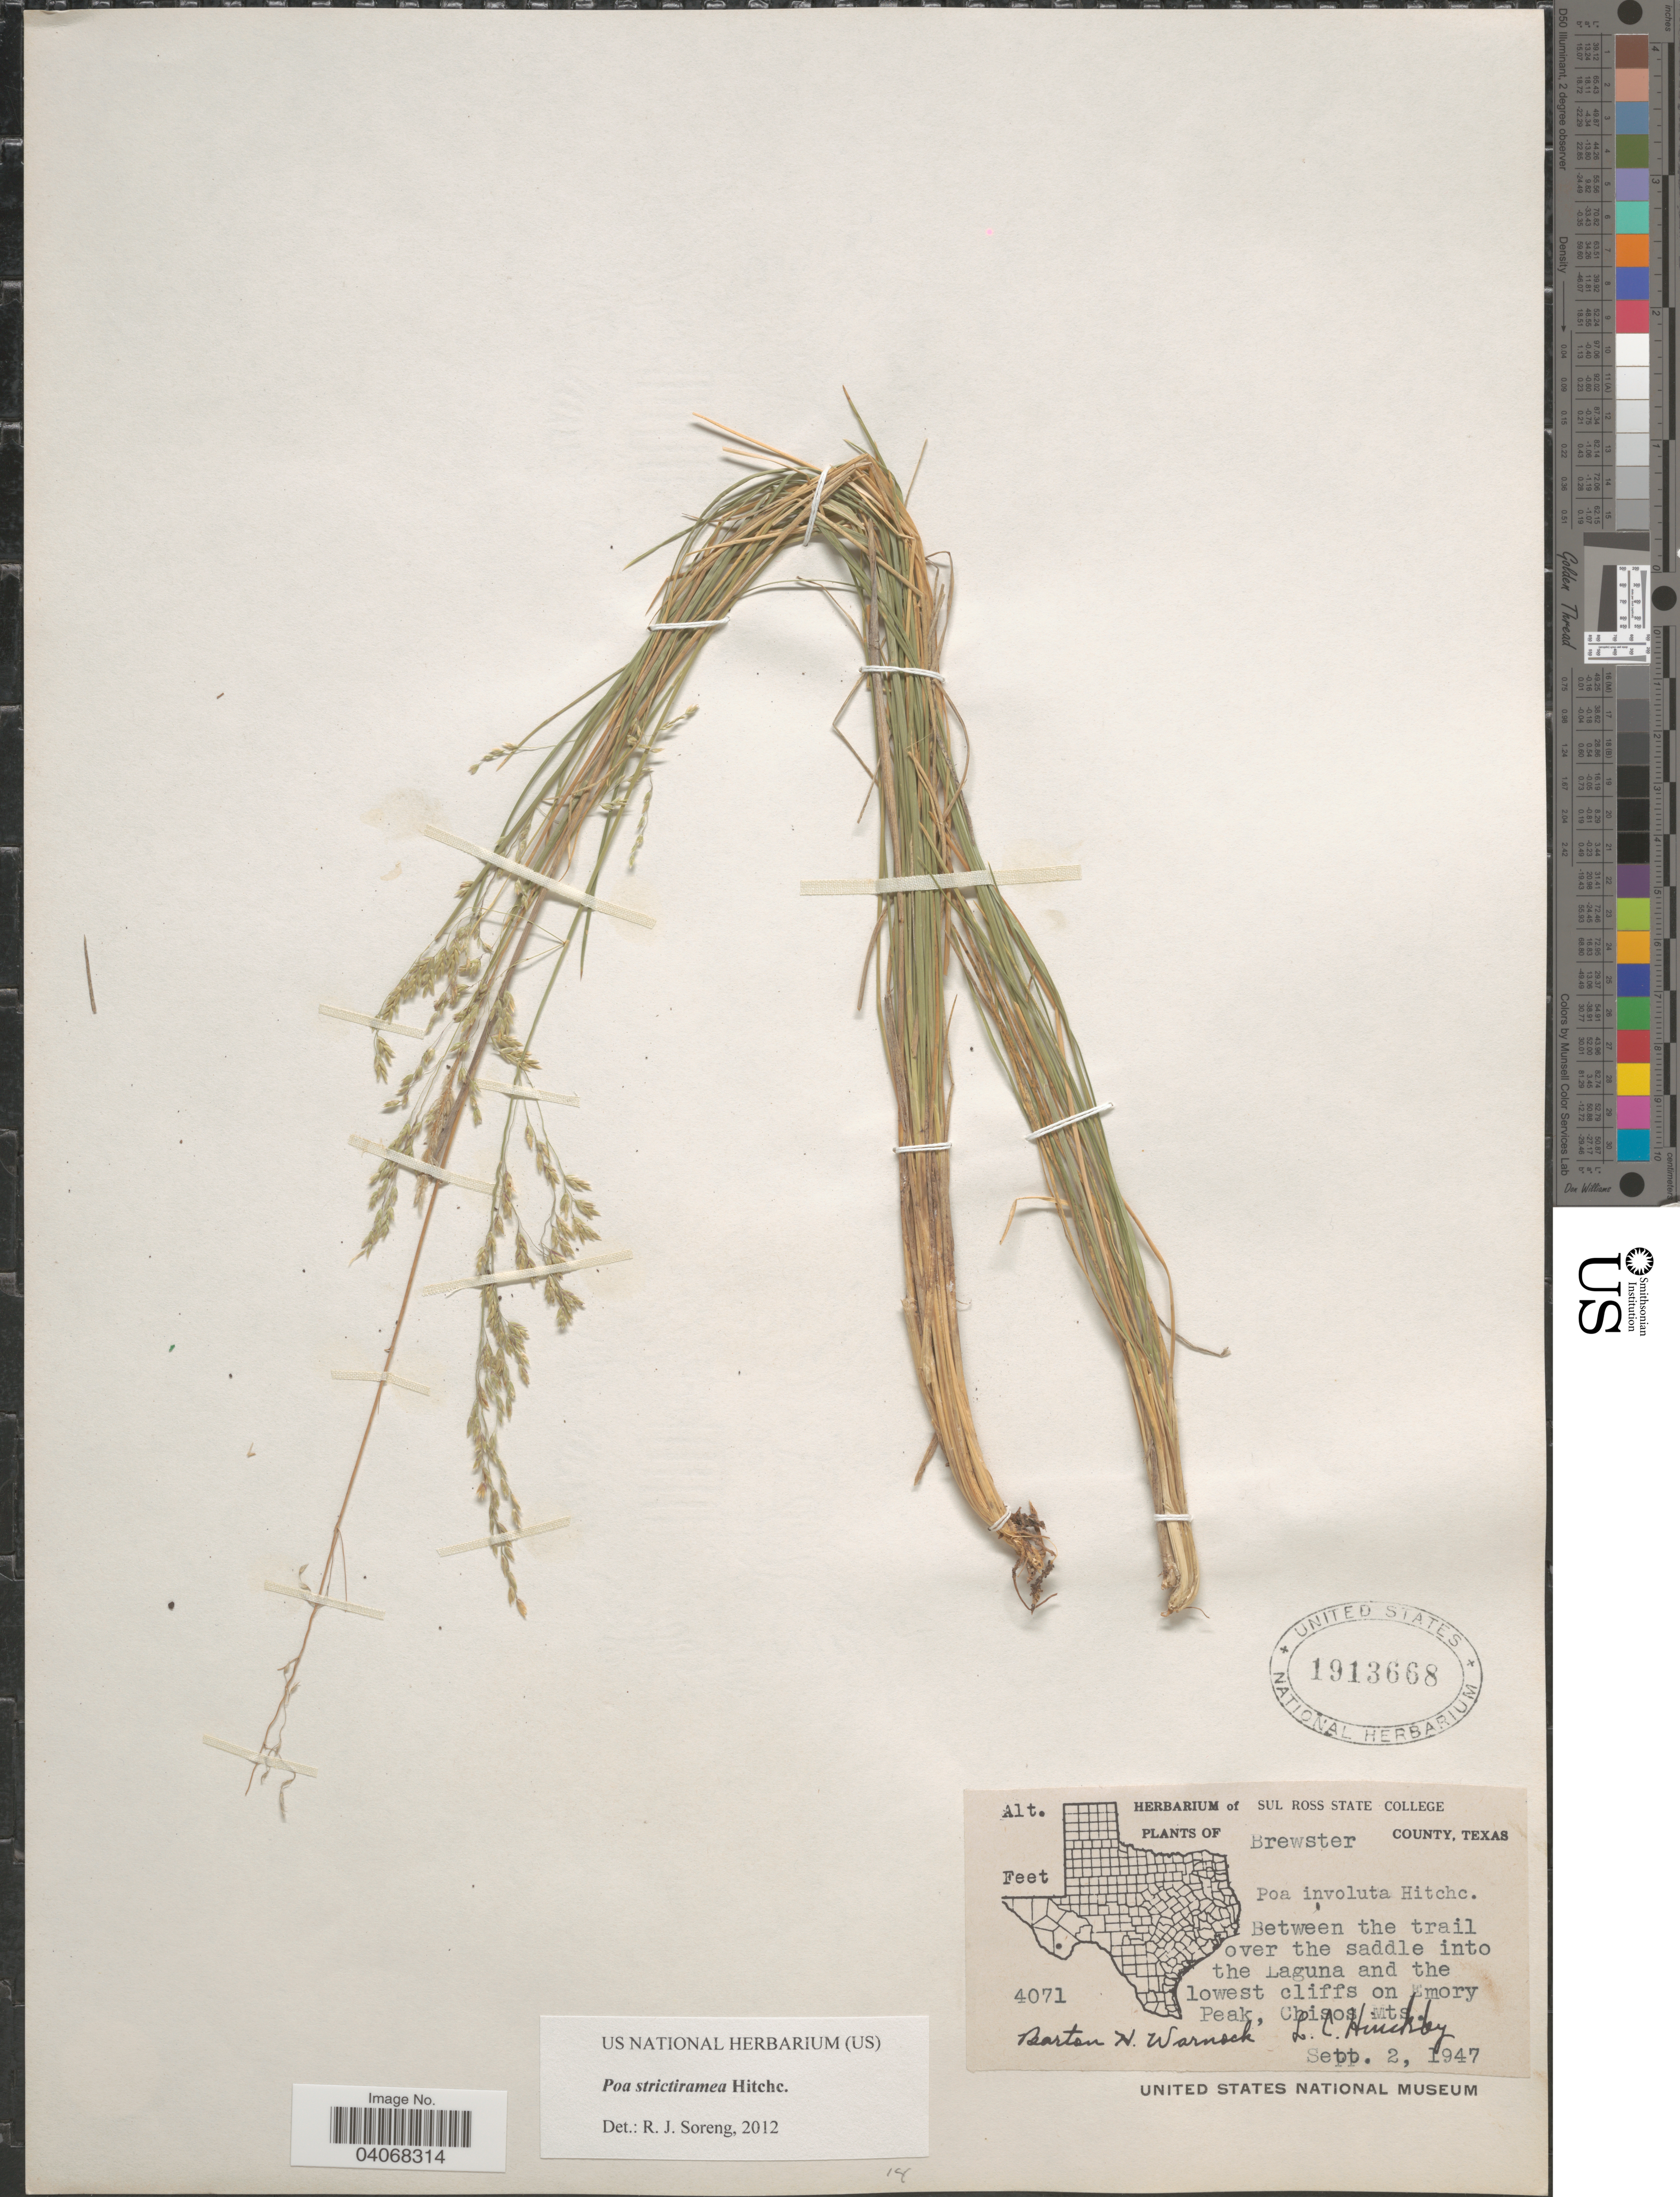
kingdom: Plantae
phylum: Tracheophyta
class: Liliopsida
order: Poales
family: Poaceae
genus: Poa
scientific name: Poa strictiramea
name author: Hitchc.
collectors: B. H. Warnock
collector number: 4071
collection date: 1947-09-02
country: United States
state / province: Texas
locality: Brewster County. Between the trail over the saddle into the Laguna and the lowest cliffs on Emory Peak, Chisos Mts.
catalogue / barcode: US 1913668